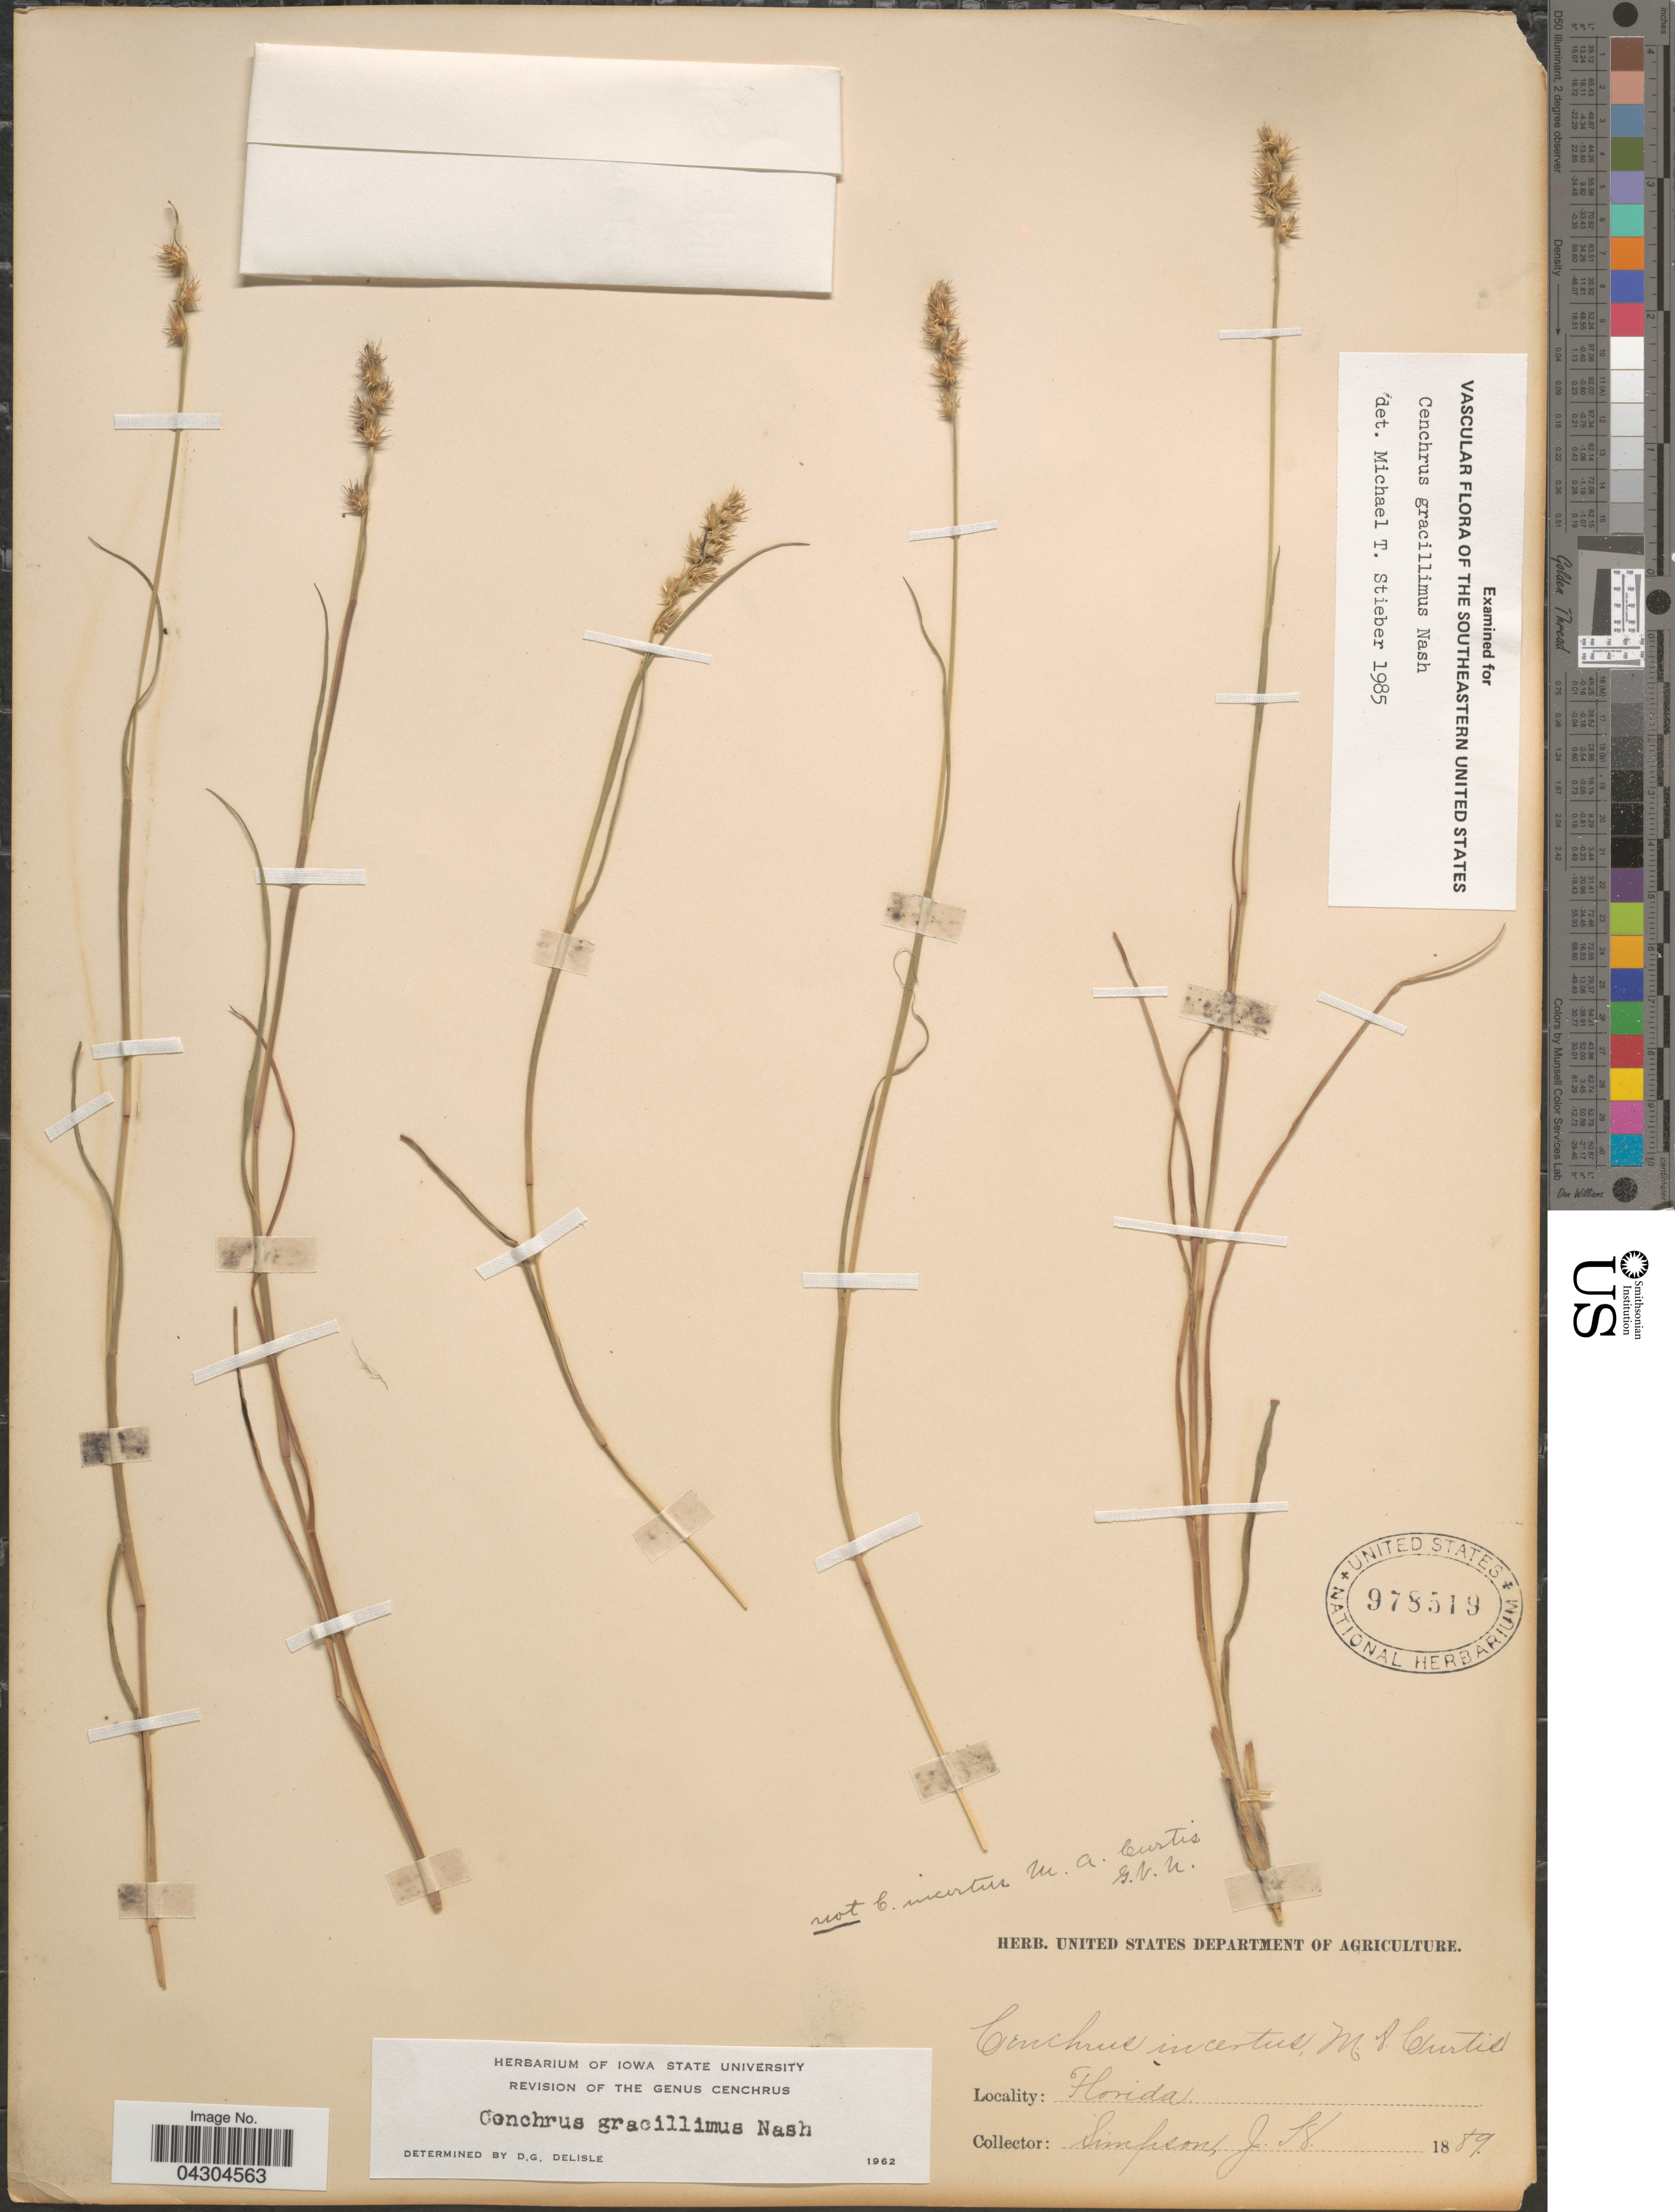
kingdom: Plantae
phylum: Tracheophyta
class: Liliopsida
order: Poales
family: Poaceae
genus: Cenchrus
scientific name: Cenchrus gracillimus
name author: Nash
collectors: J. H. Simpson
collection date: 1889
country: United States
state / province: Florida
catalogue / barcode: US 978519